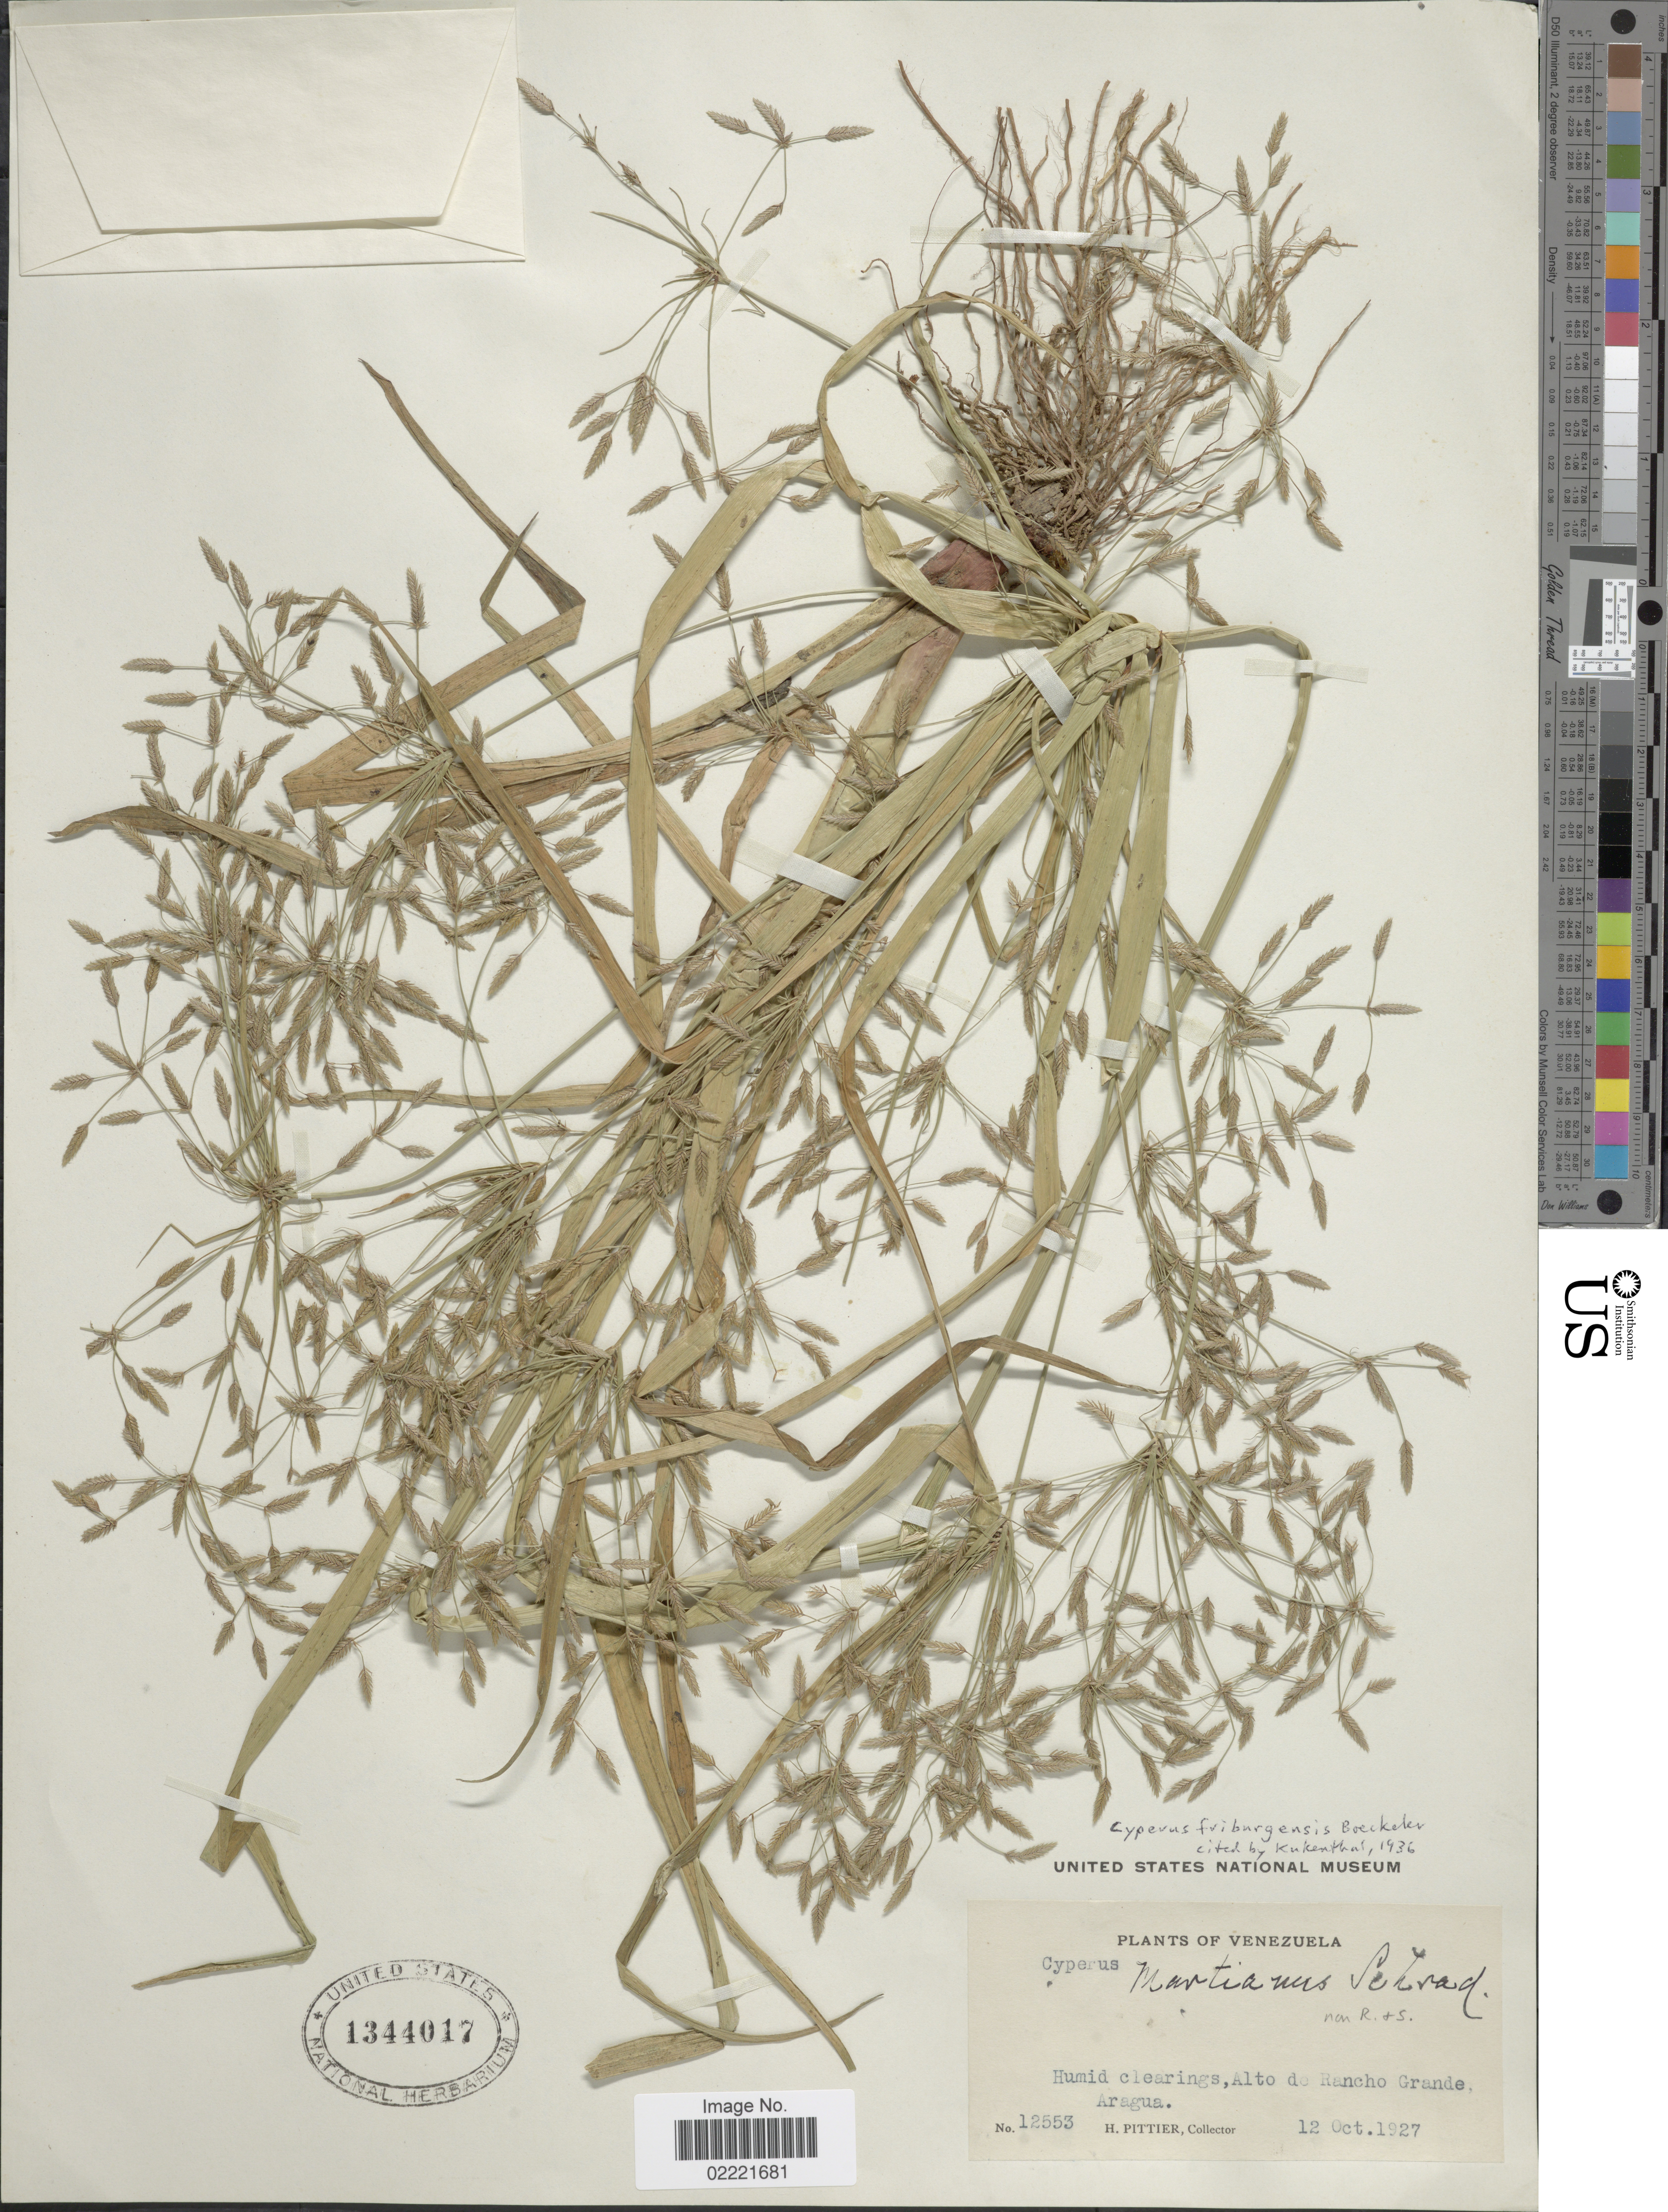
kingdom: Plantae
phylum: Tracheophyta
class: Liliopsida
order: Poales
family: Cyperaceae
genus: Cyperus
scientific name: Cyperus friburgensis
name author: Boeckeler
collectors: H. F. Pittier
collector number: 12553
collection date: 1927-10-12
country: Venezuela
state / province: Aragua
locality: Alto do Rancho Grande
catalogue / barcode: US 1344017